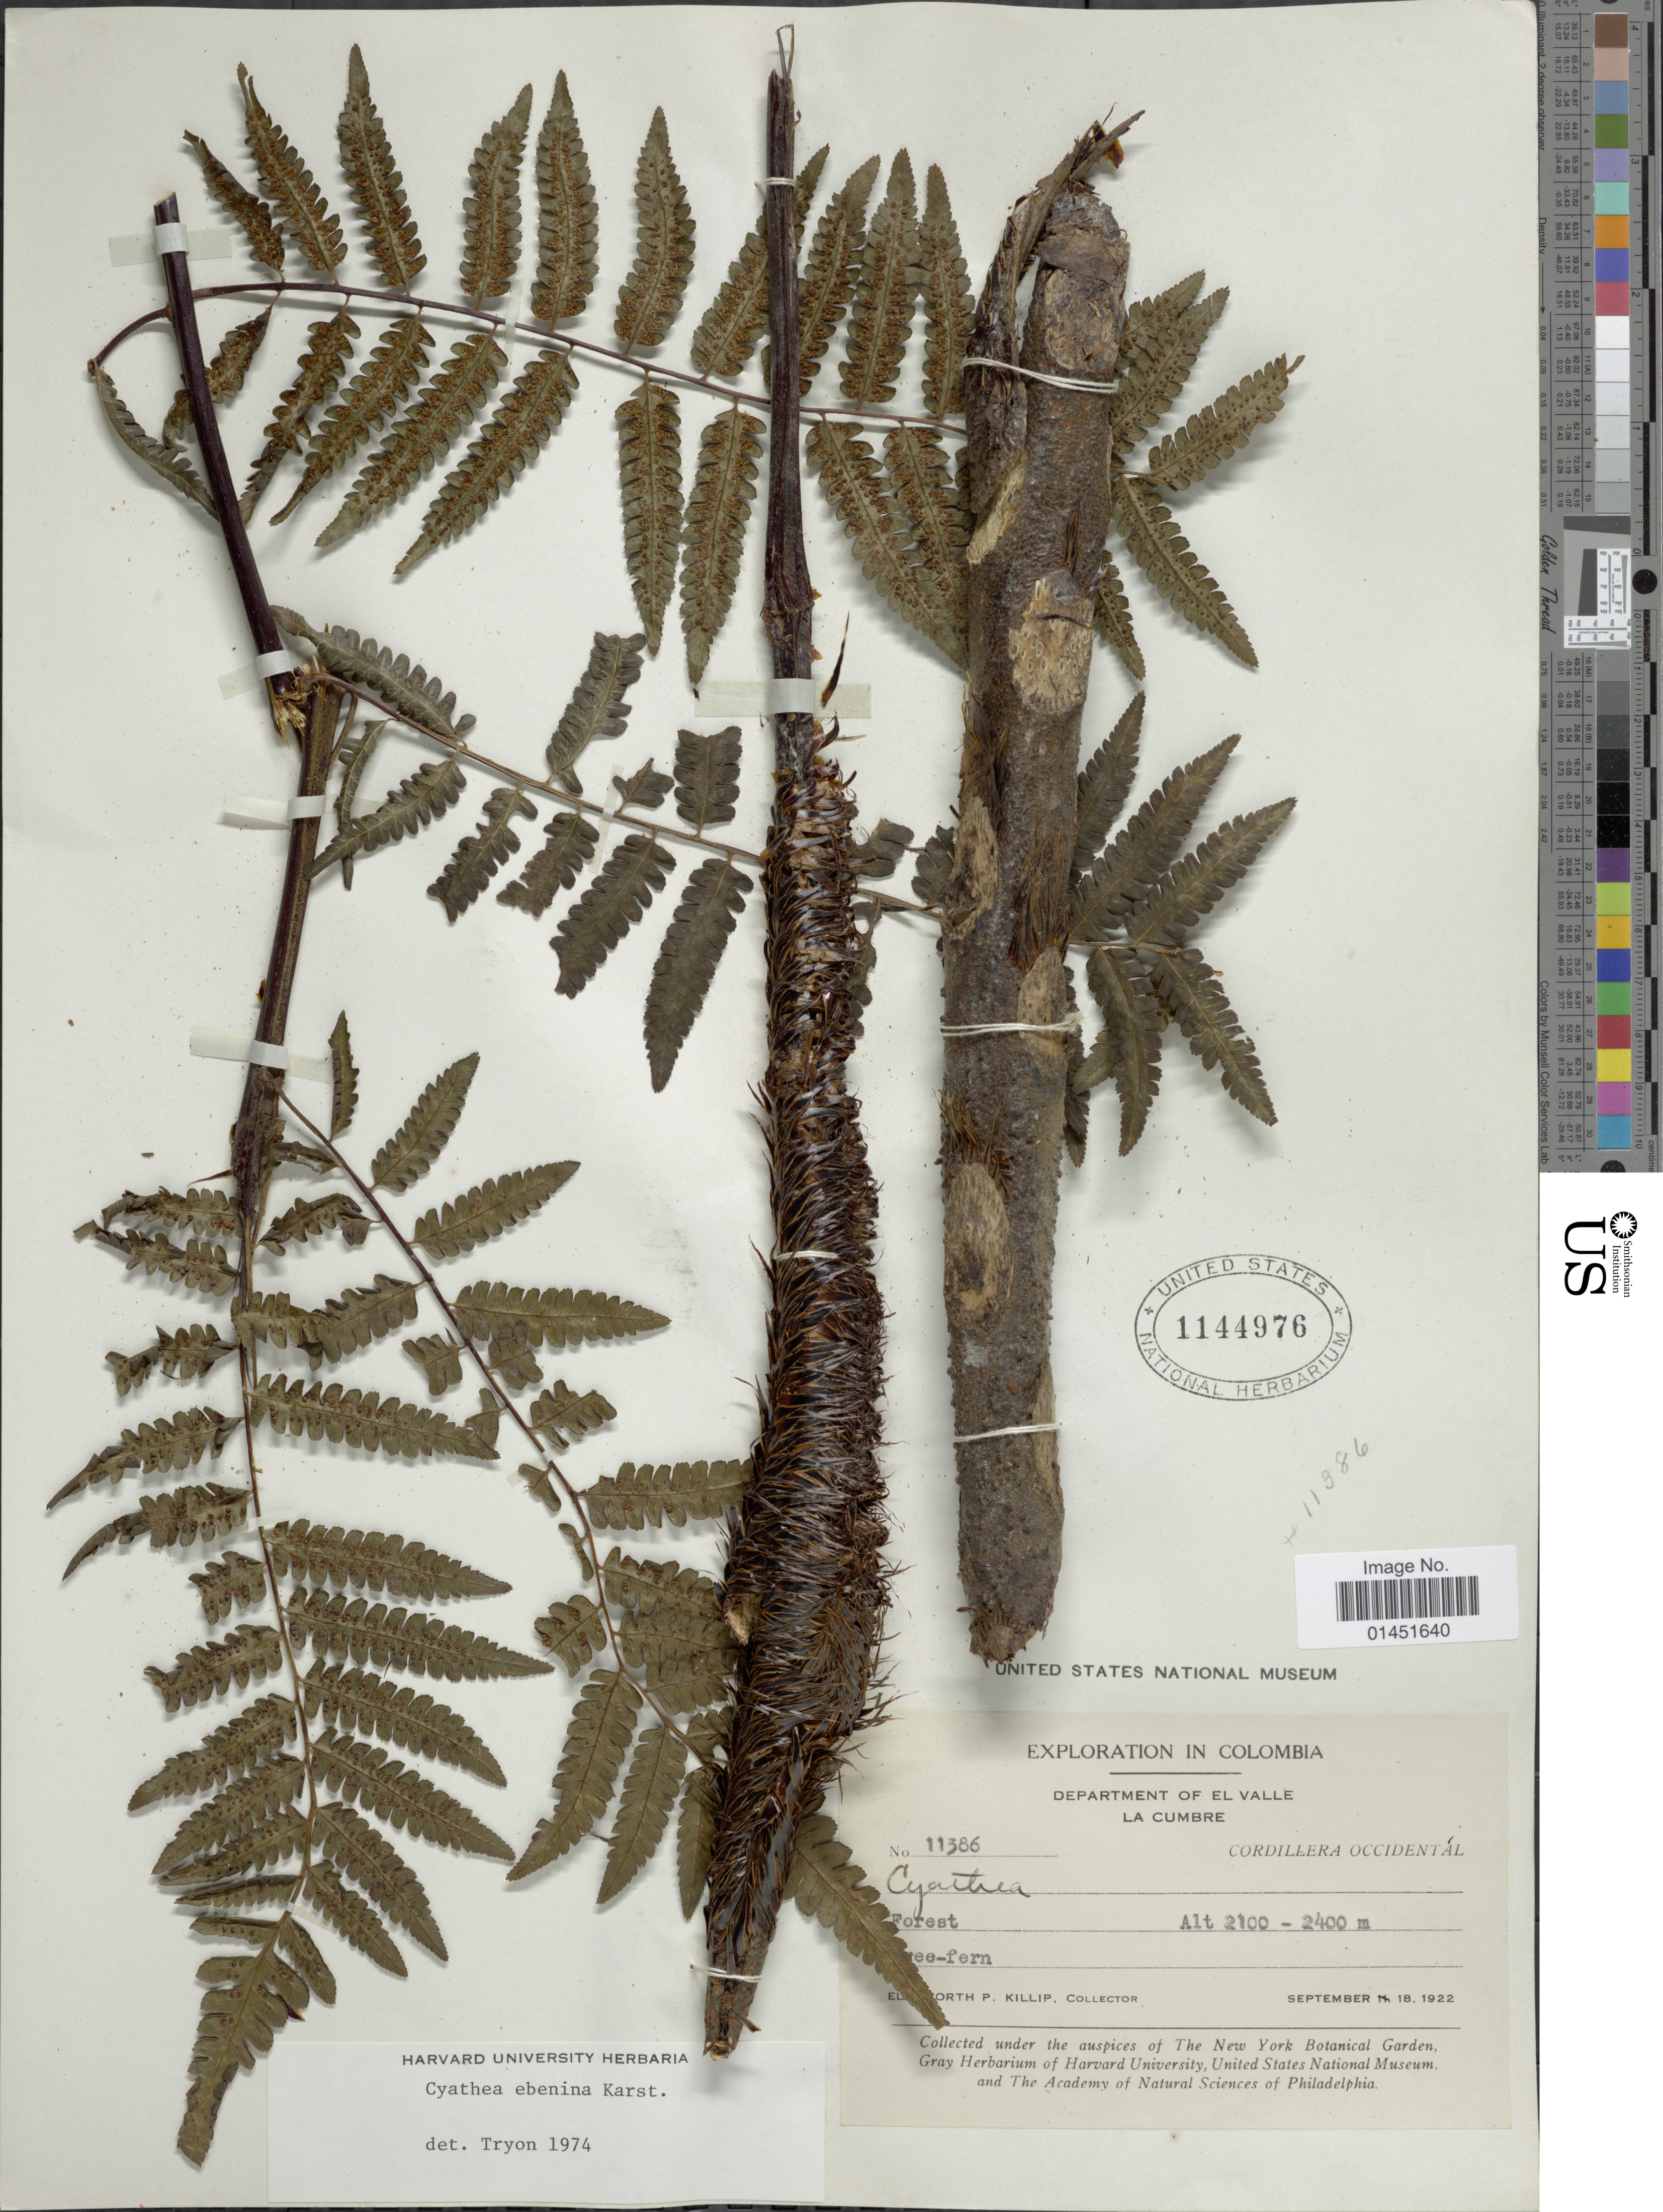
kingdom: Plantae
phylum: Tracheophyta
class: Polypodiopsida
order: Cyatheales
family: Cyatheaceae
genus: Cyathea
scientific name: Cyathea ebenina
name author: H. Karst.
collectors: E. P. Killip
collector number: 11386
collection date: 1922-09-18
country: Colombia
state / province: Valle del Cauca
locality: Department of El Valle, La Cumbre, Cordillera Occidental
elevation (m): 2100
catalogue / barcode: US 1144976